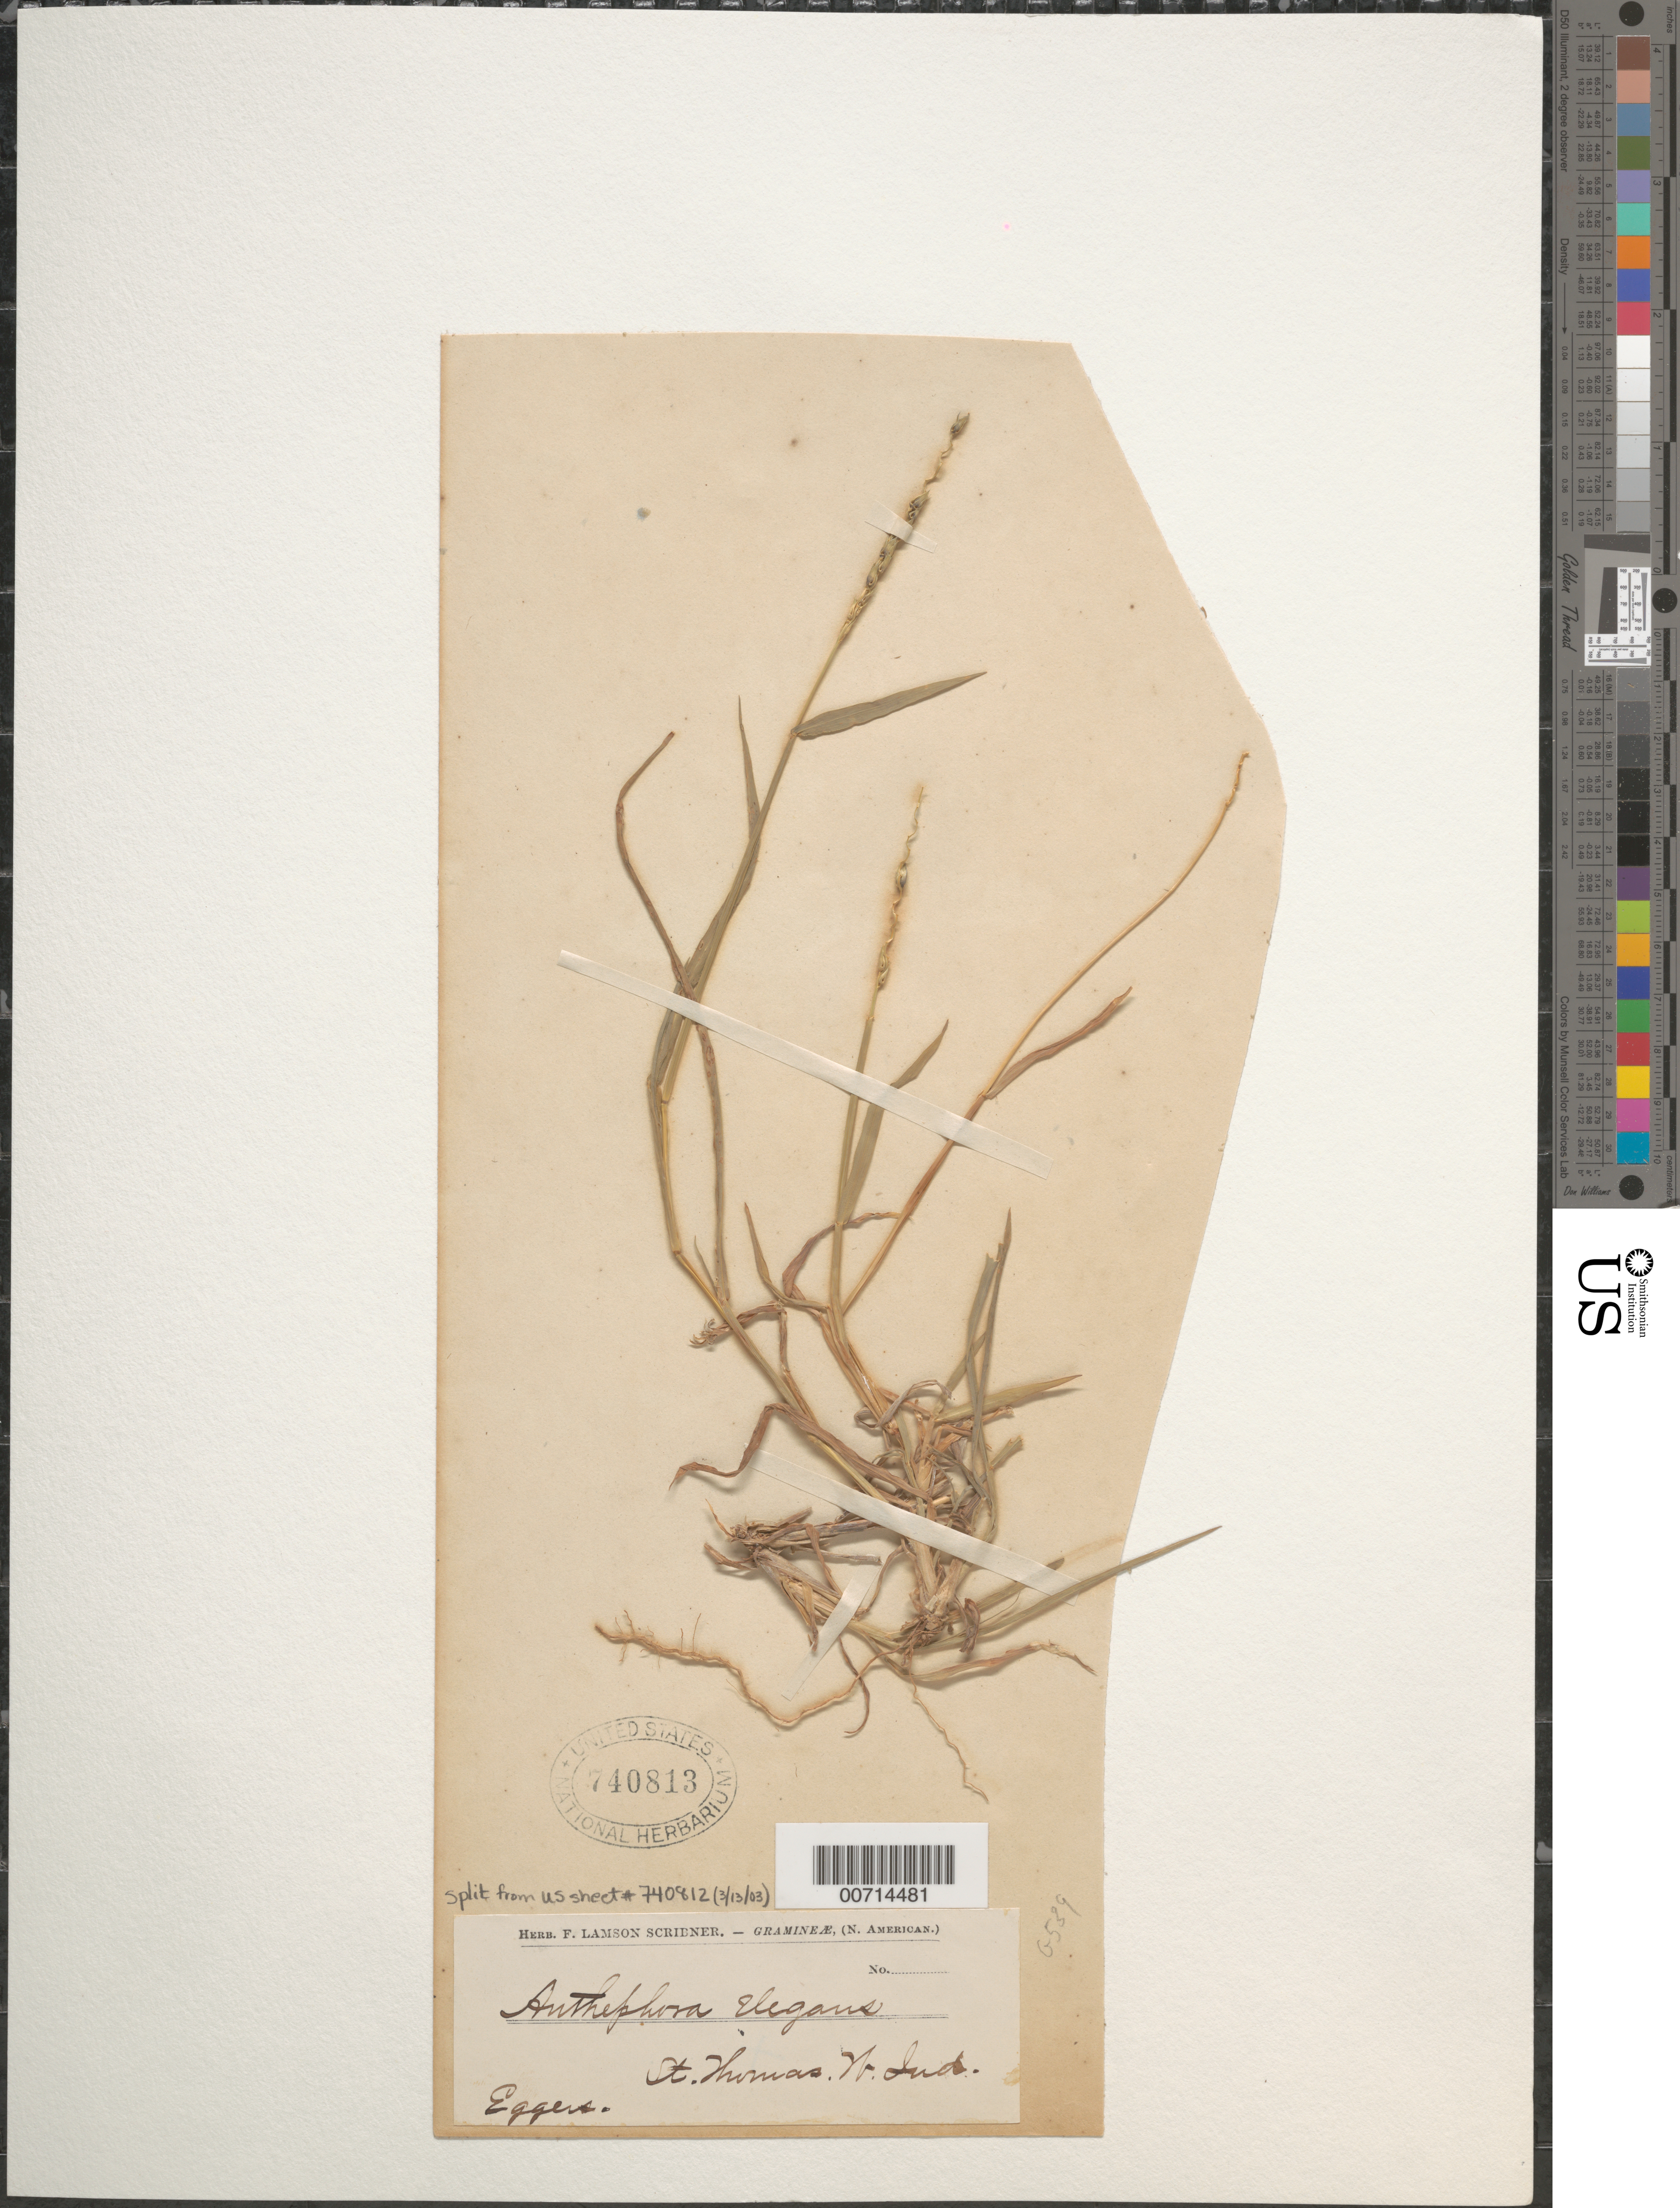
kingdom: Plantae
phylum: Tracheophyta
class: Liliopsida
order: Poales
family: Poaceae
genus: Anthephora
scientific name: Anthephora hermaphrodita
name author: (L.) Kuntze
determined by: Webster, Robert D.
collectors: H. F. A. von Eggers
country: U.S. Virgin Islands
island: St. Thomas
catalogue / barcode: US 740813